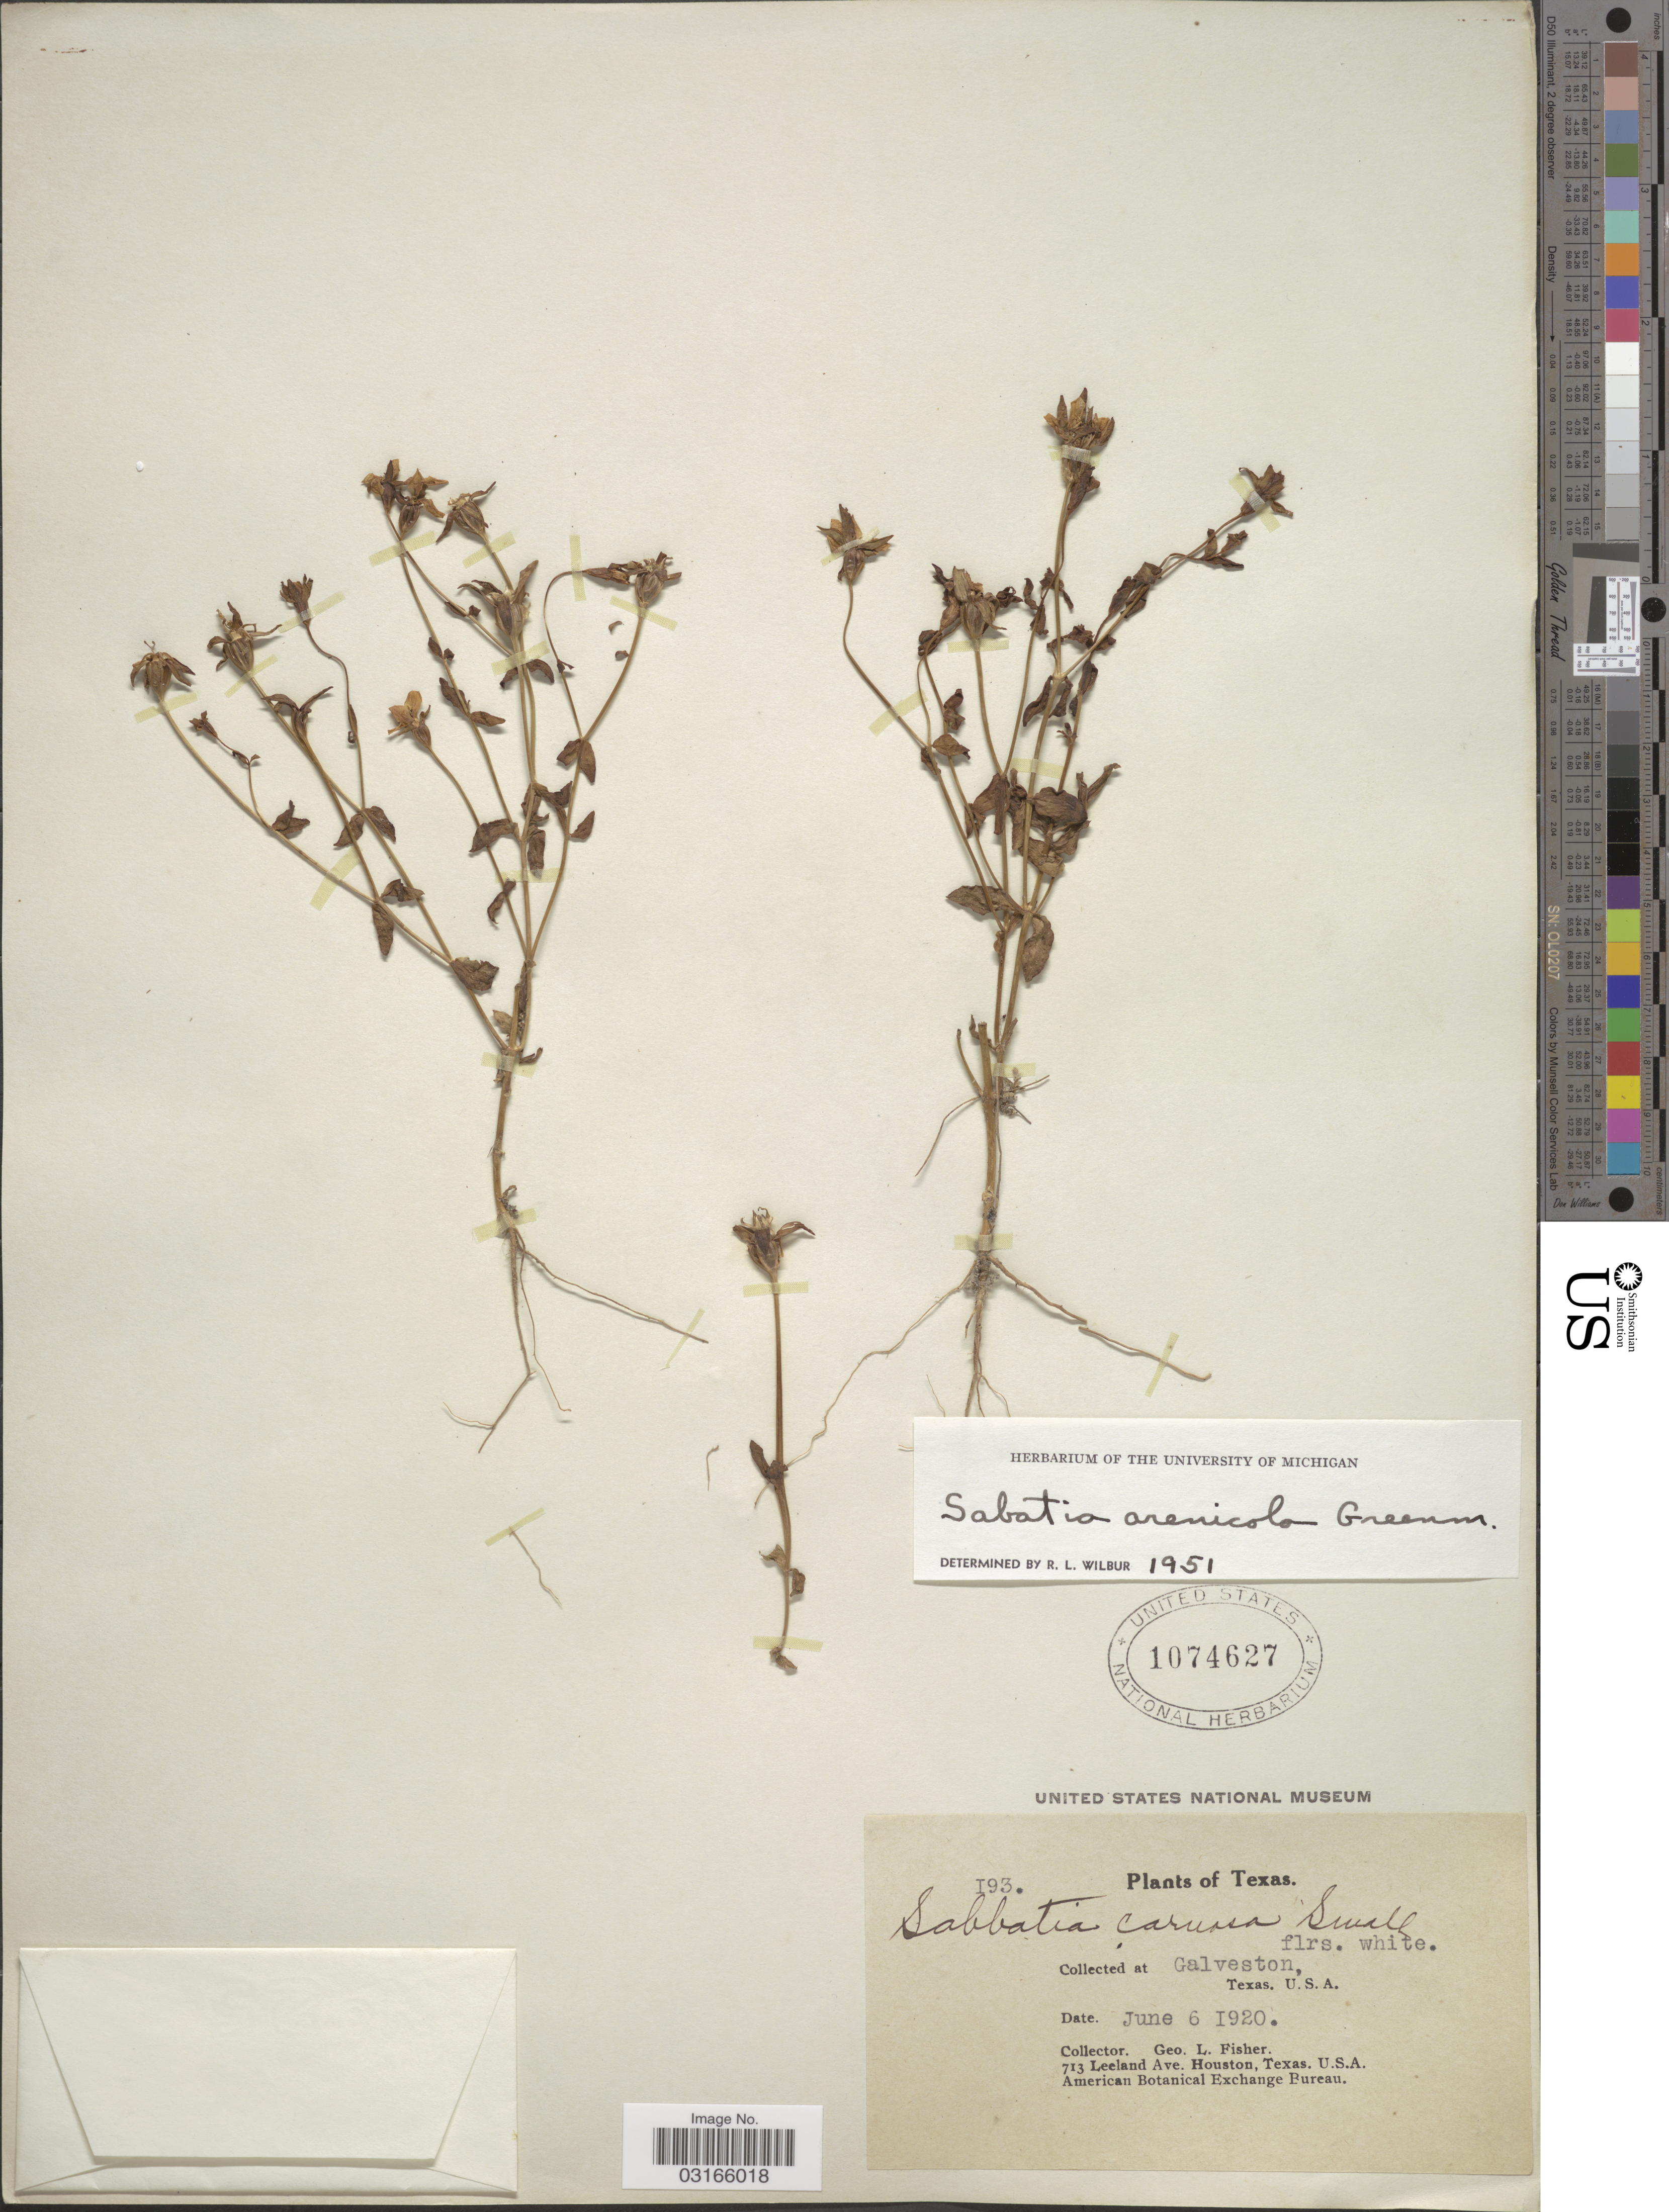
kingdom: Plantae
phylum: Tracheophyta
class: Magnoliopsida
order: Gentianales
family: Gentianaceae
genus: Sabatia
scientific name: Sabatia arenicola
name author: Greenm.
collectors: G. L. Fisher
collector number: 193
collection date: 1920-06-06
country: United States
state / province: Texas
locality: Galveston, Texas.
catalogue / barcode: US 1074627